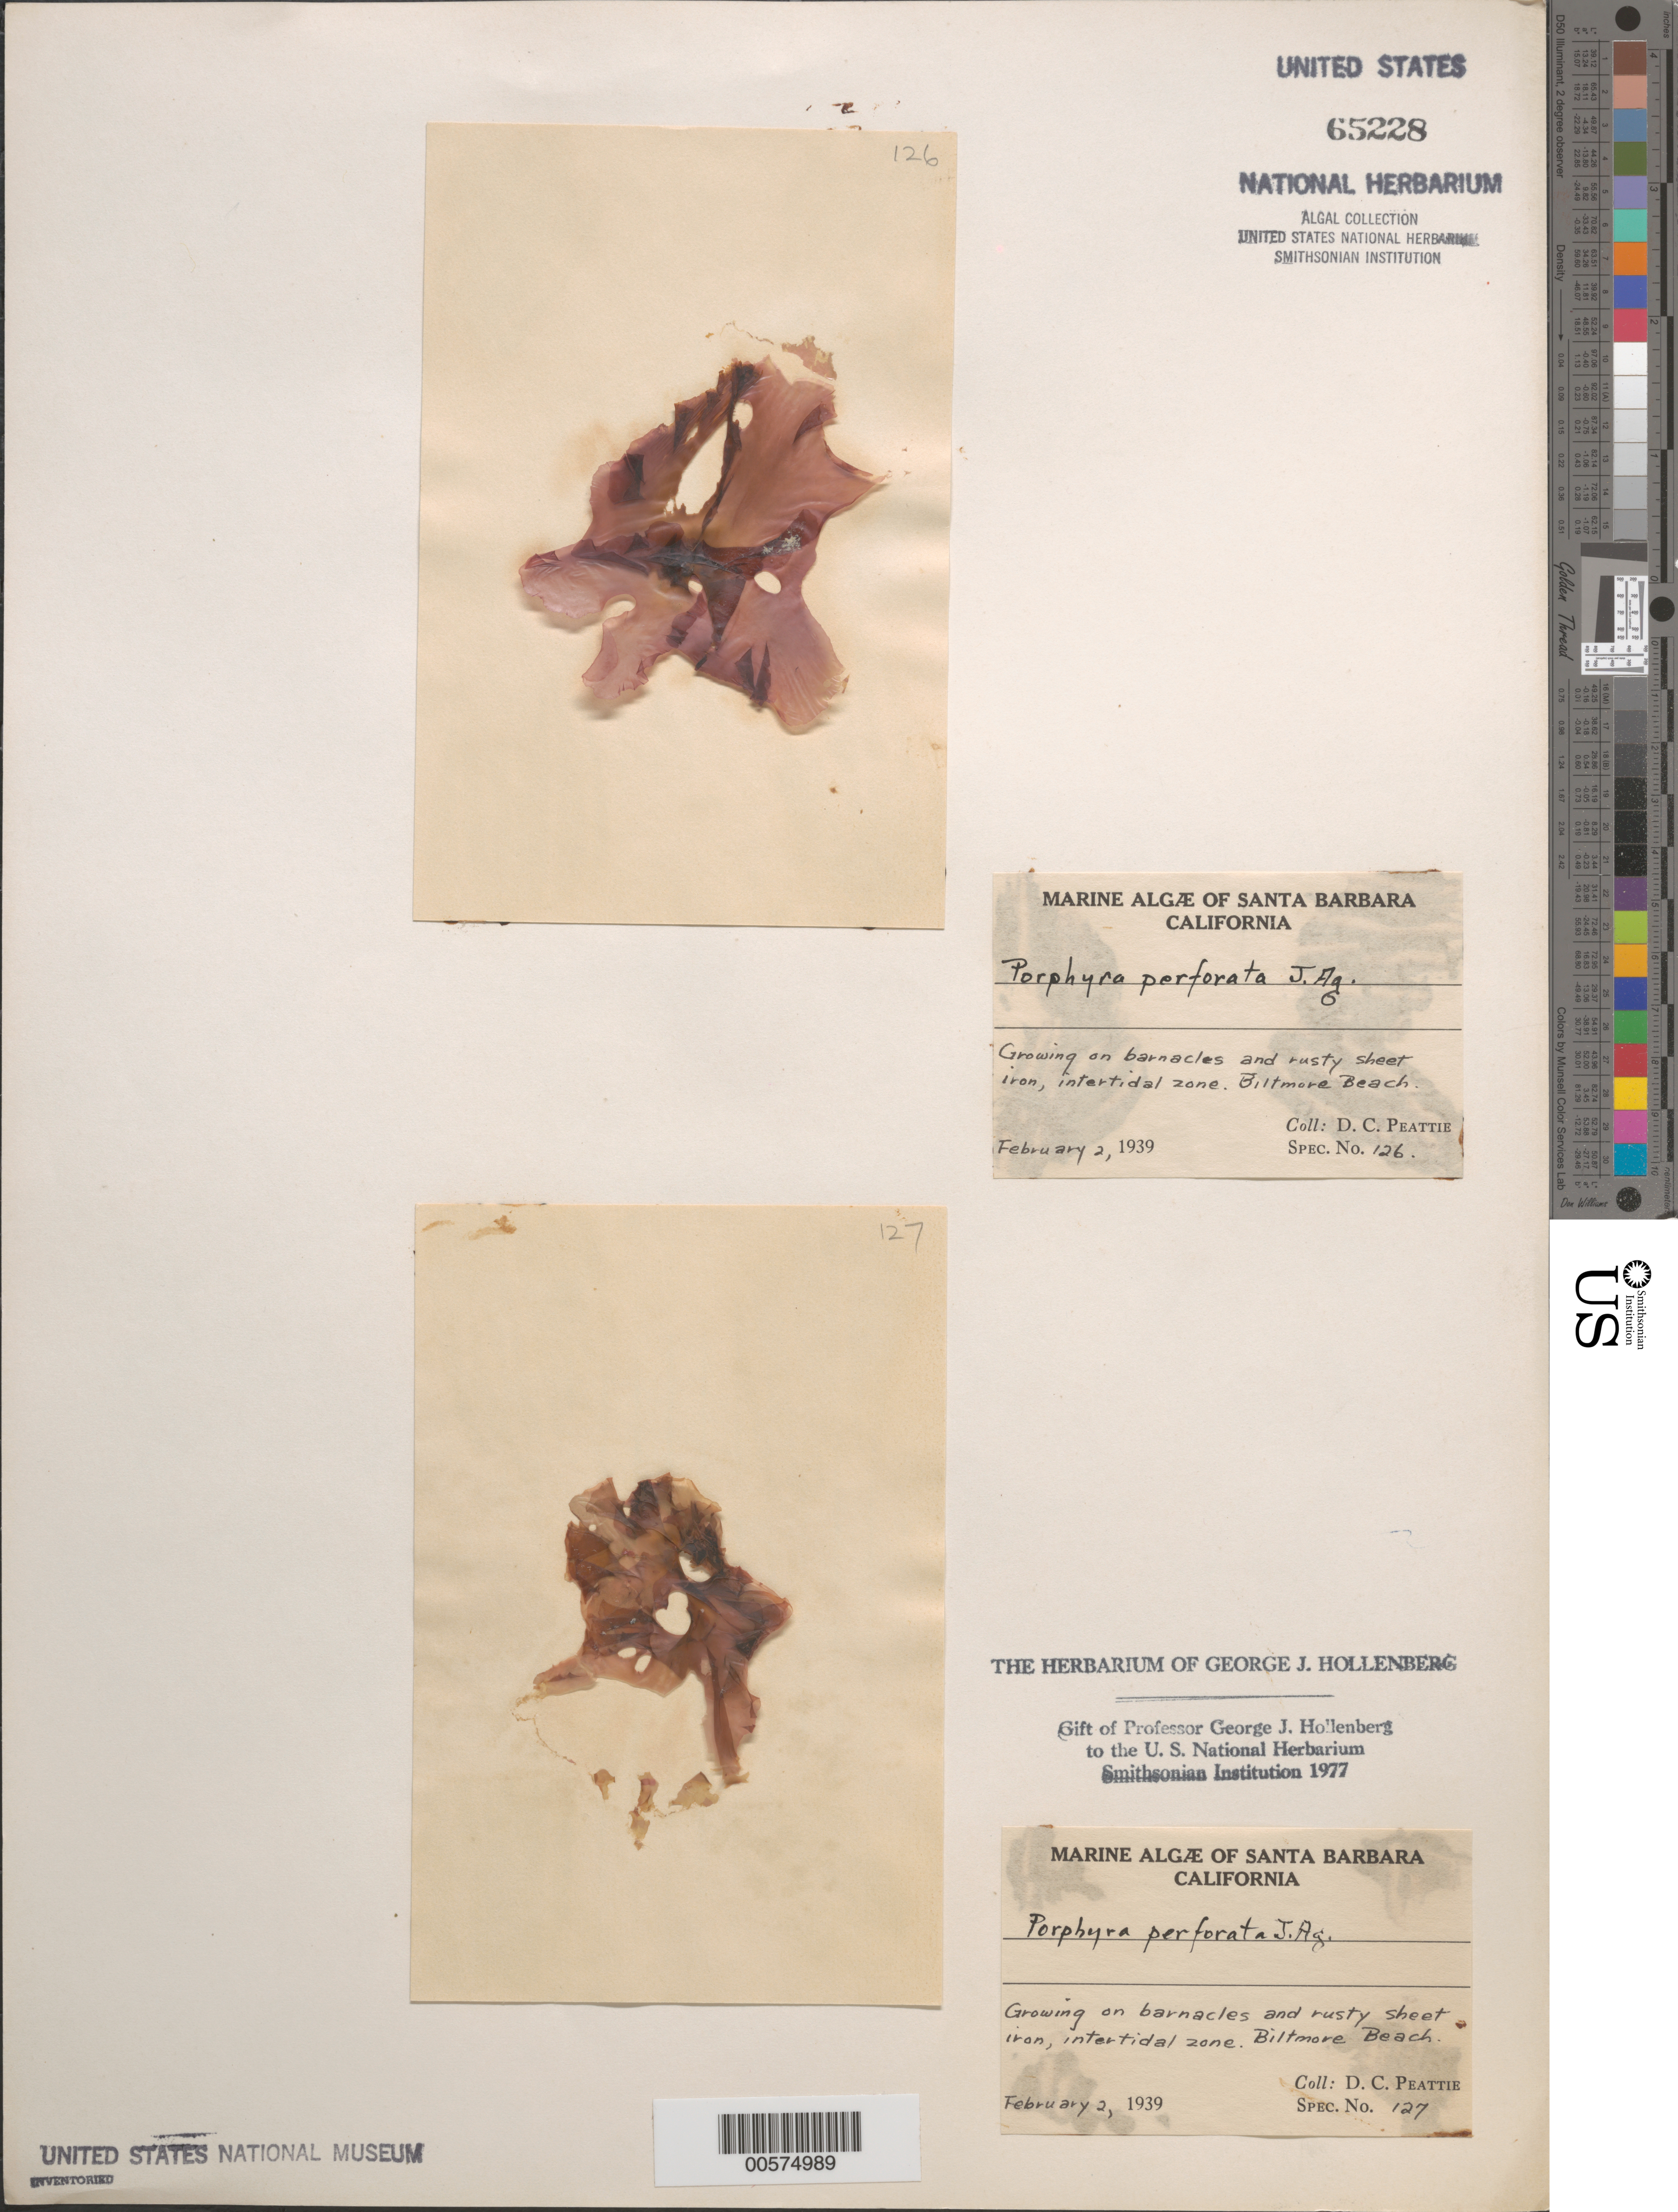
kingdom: Plantae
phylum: Rhodophyta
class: Bangiophyceae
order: Bangiales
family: Bangiaceae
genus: Pyropia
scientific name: Pyropia perforata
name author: (J. Agardh) S.C. Lindstrom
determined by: Algae name updating Project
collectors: D. Peattie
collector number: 126 & 127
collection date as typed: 02 Feb 1939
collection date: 1939-02-02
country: United States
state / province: California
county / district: Santa Barbara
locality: Biltmore Beach, Santa Barbara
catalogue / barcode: US 65228